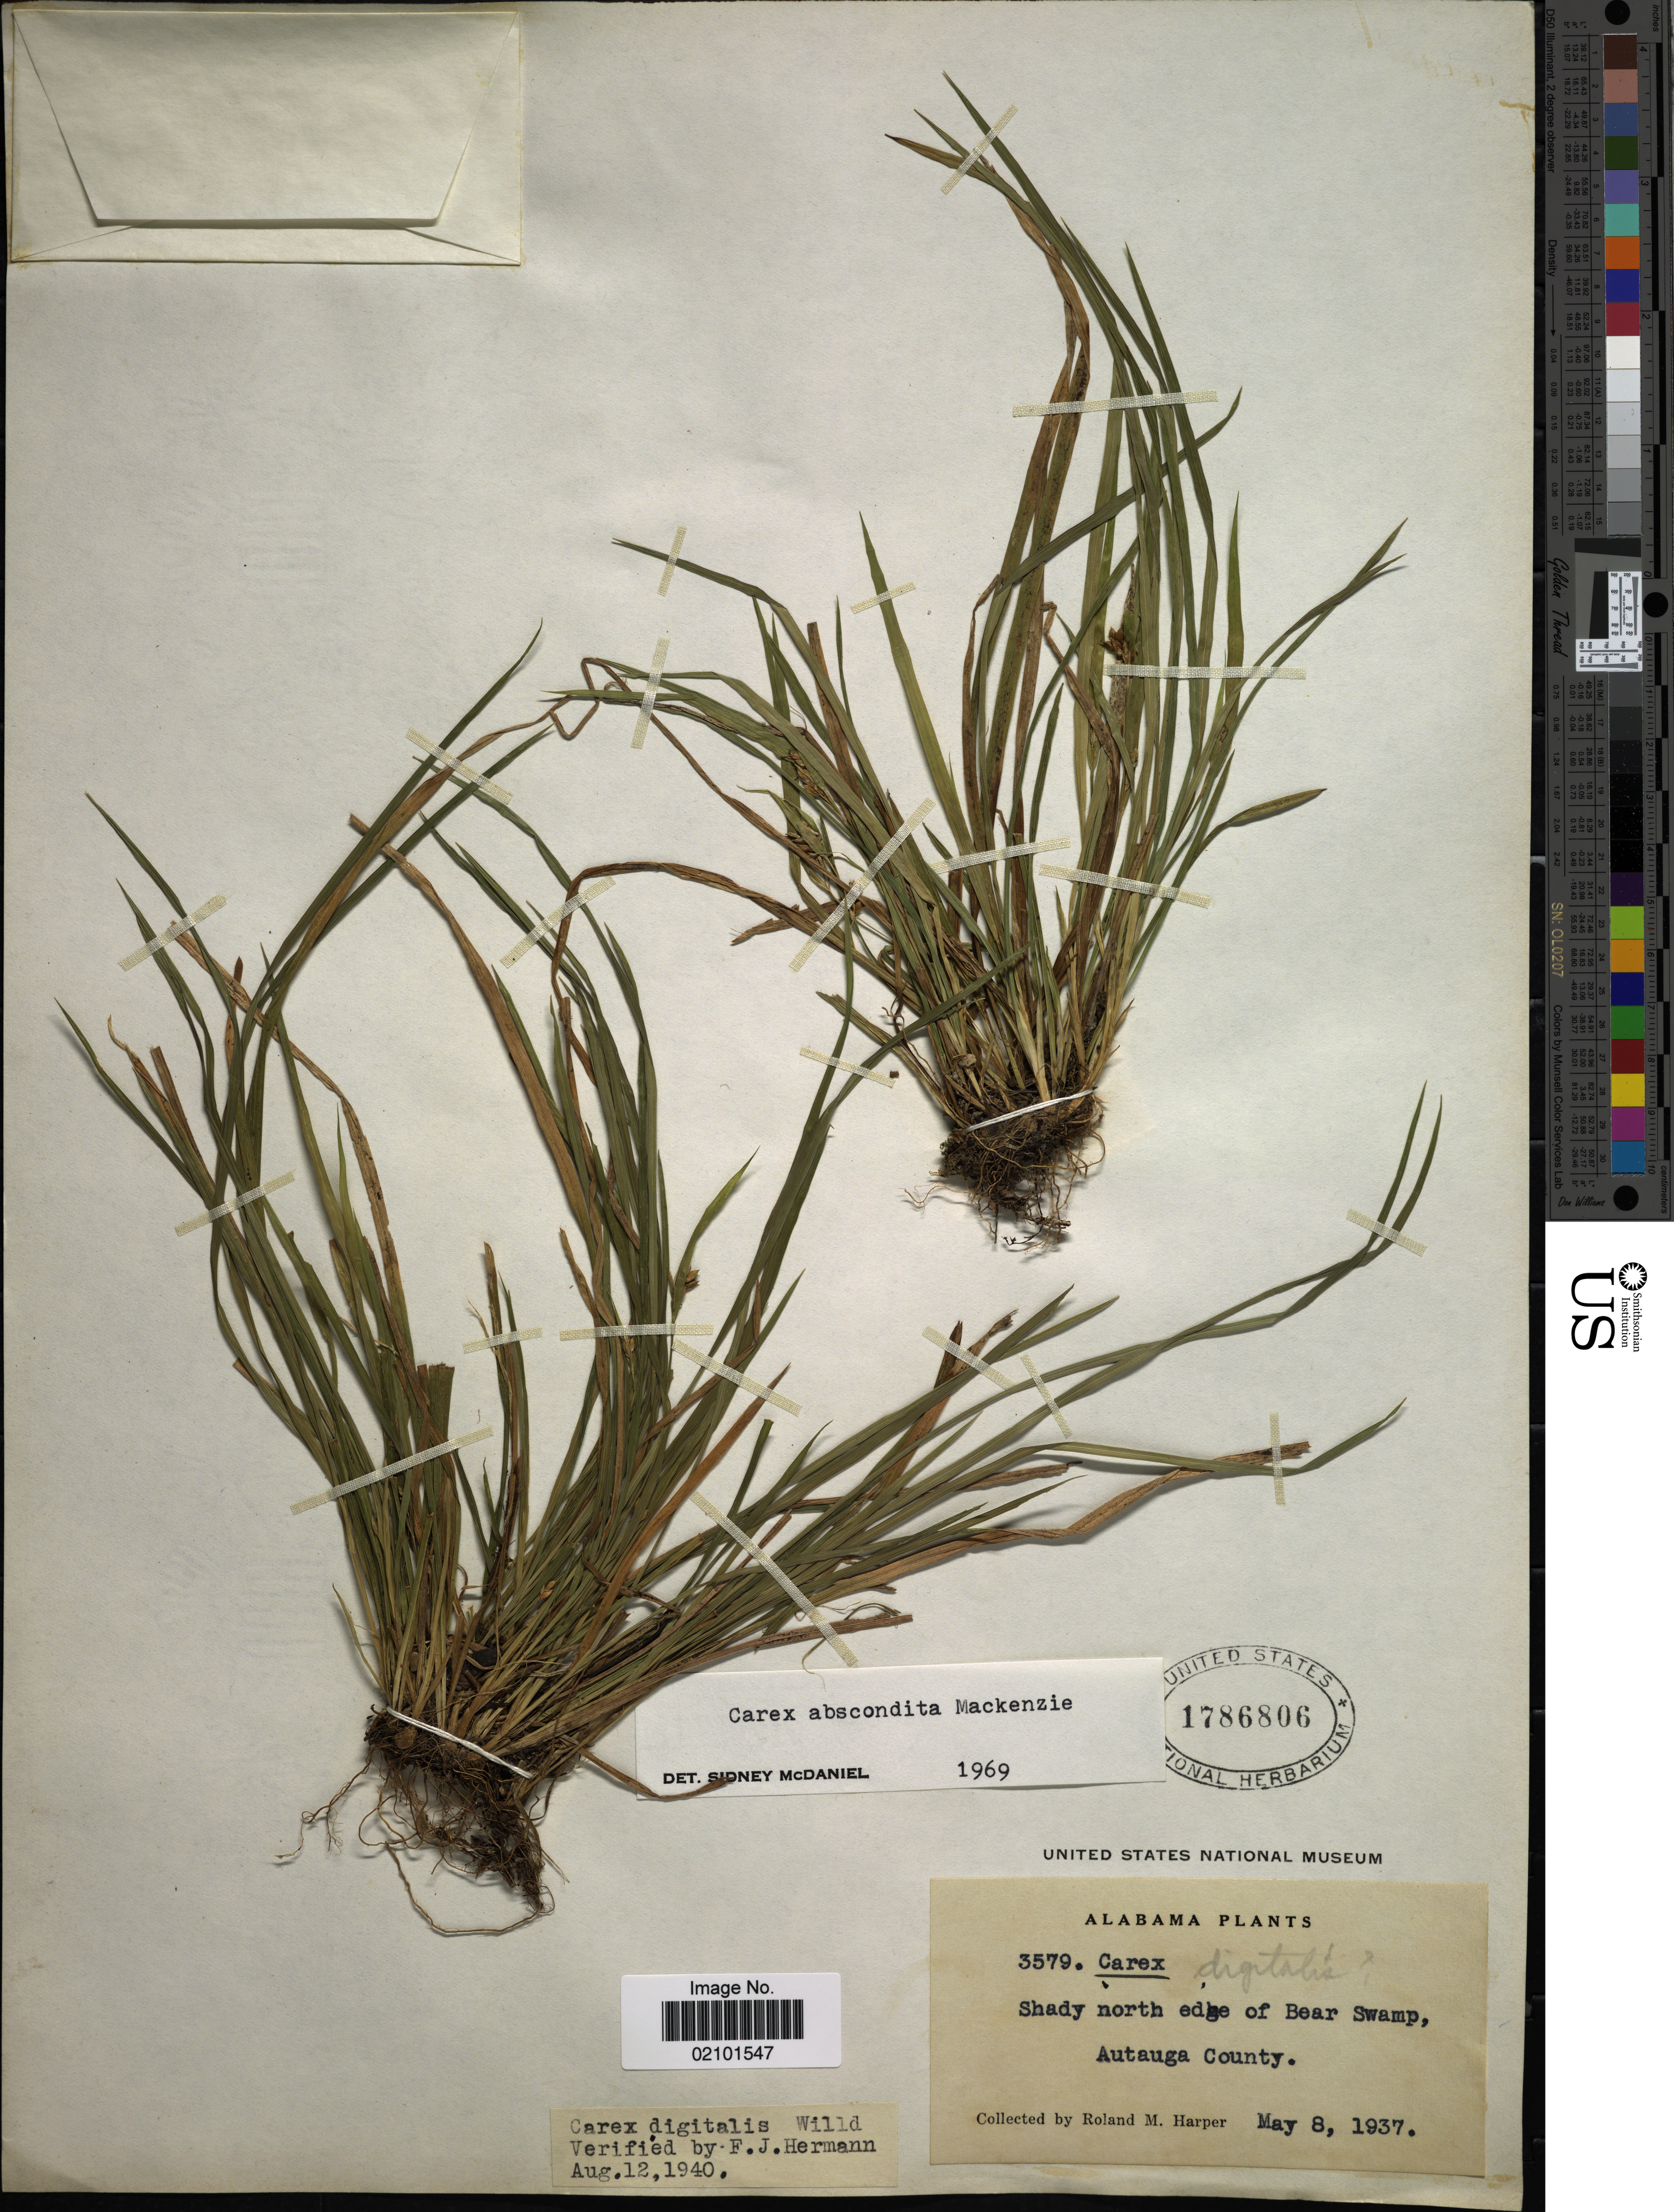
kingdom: Plantae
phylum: Tracheophyta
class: Liliopsida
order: Poales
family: Cyperaceae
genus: Carex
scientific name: Carex abscondita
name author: Mack.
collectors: R. M. Harper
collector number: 3579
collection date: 1937-05-08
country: United States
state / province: Alabama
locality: Edge of Bear Swamp, Autauga County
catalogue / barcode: US 1786806